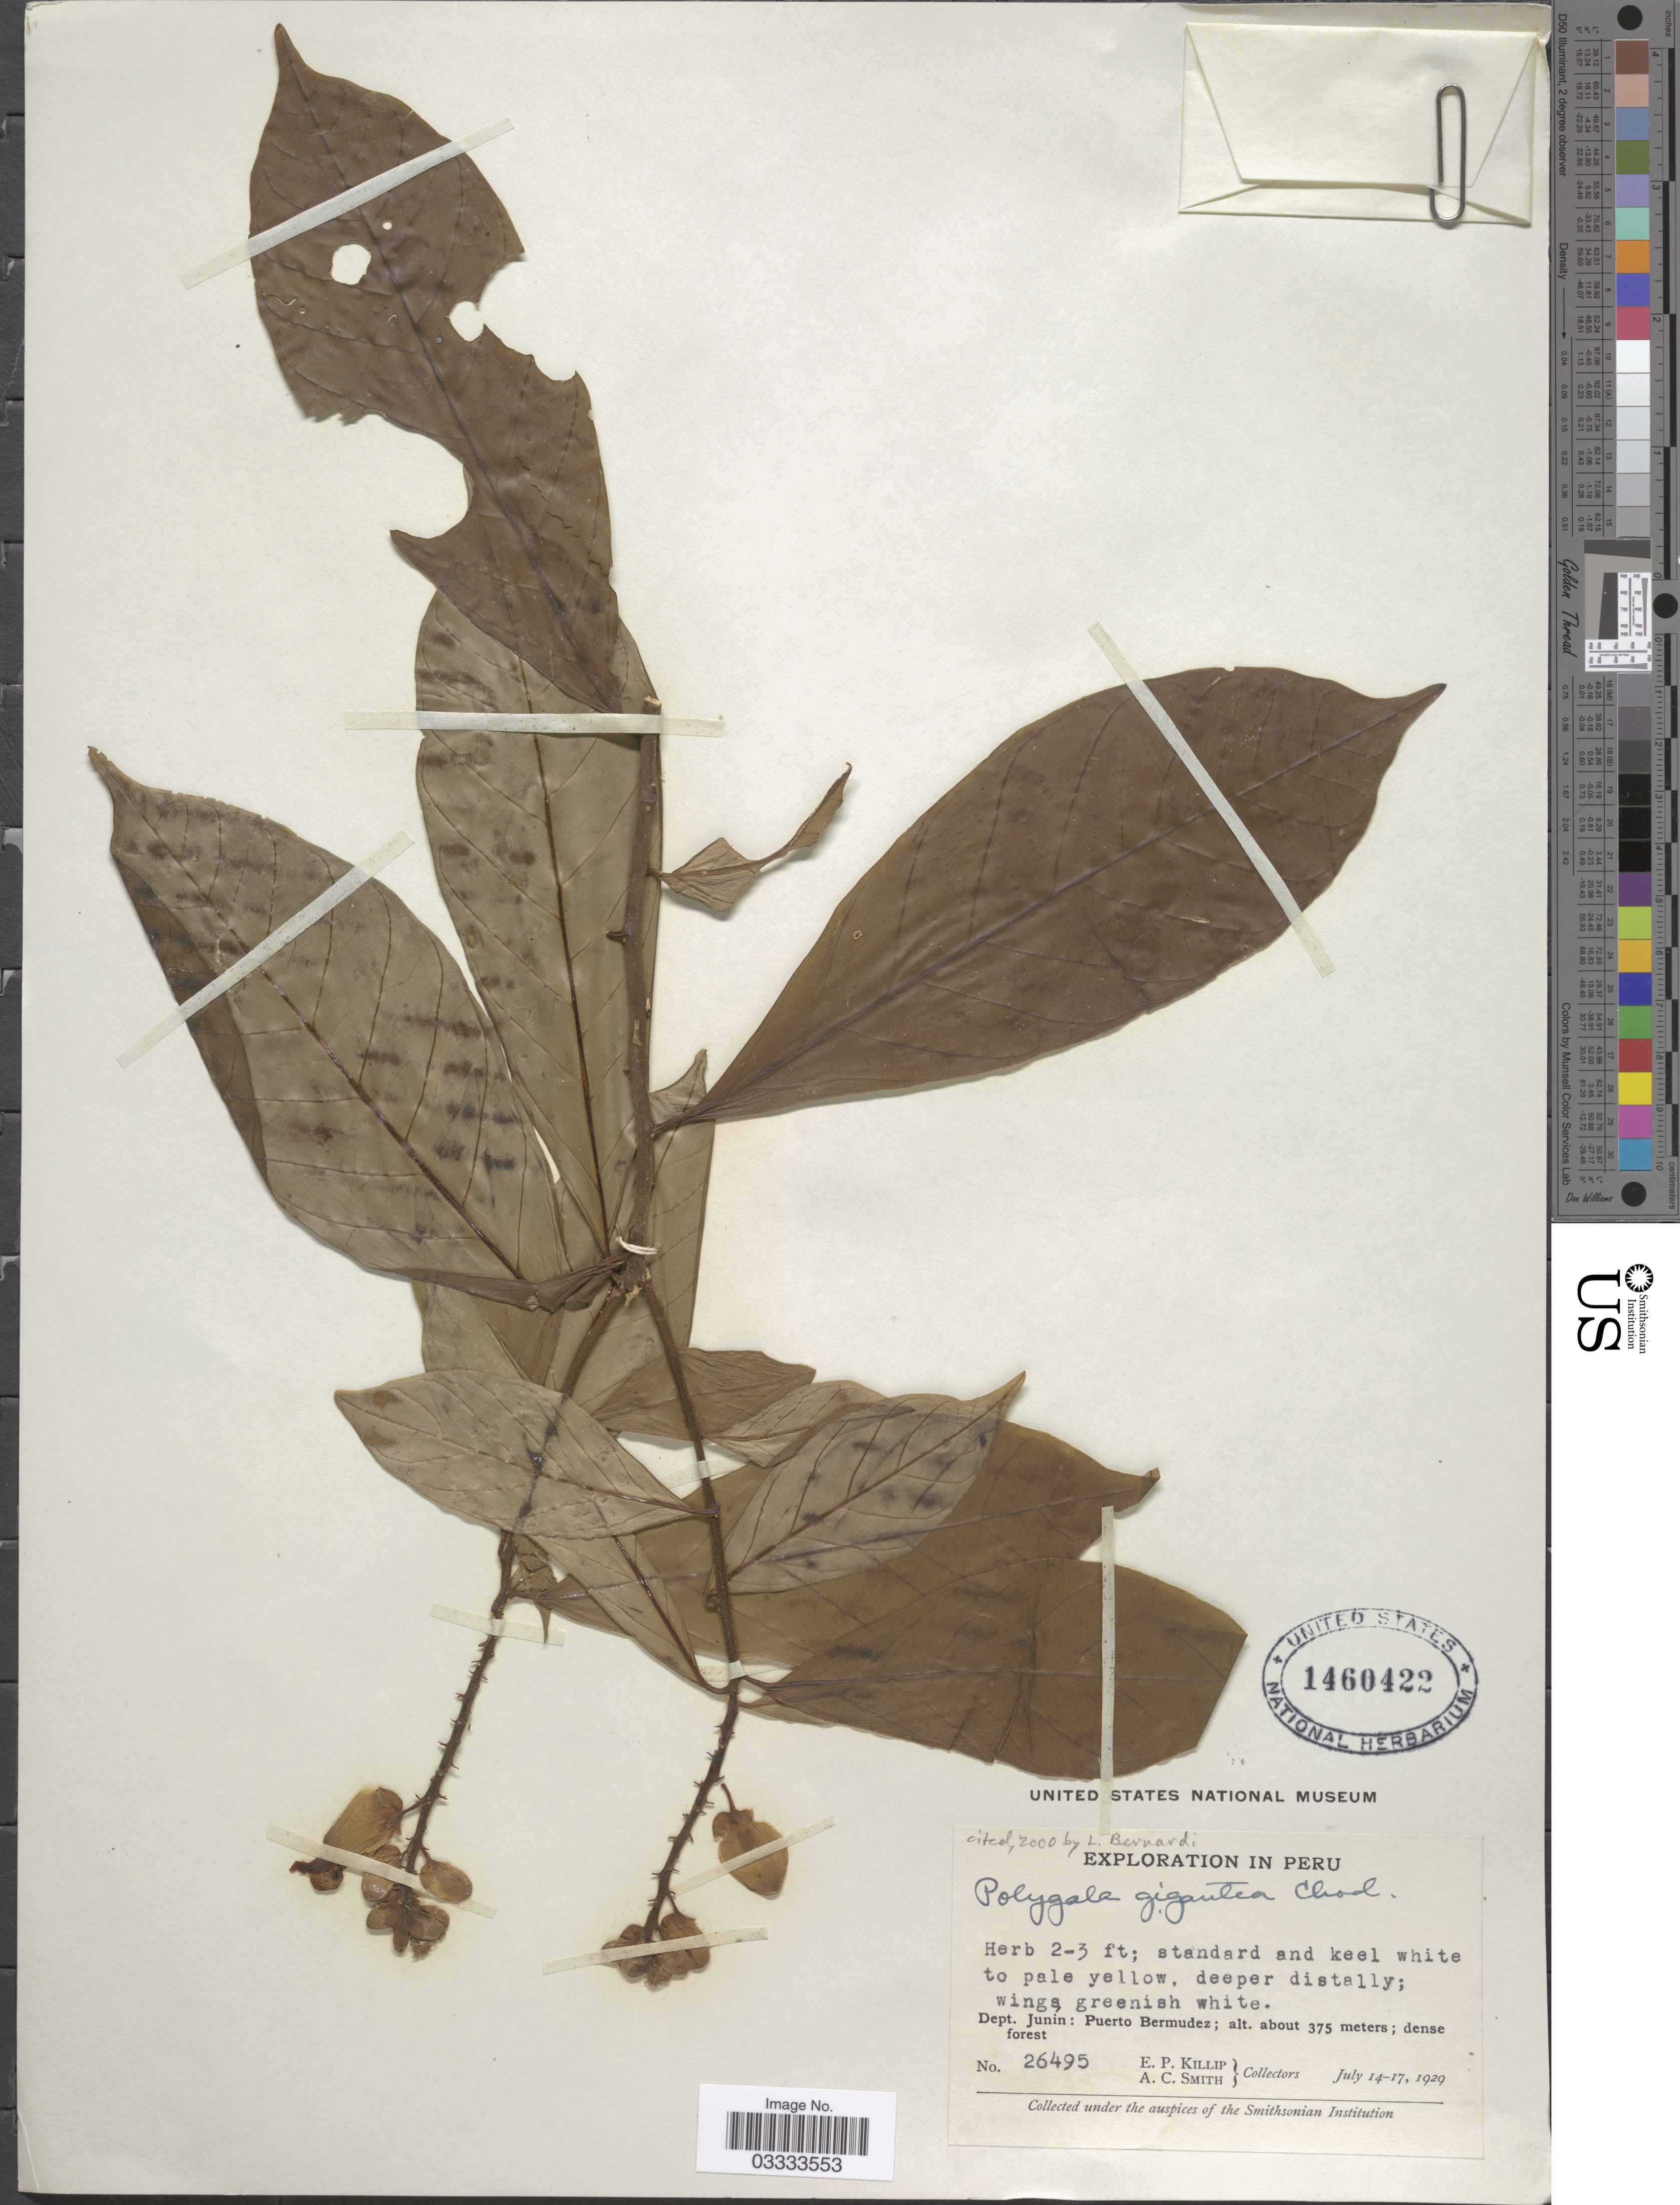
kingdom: Plantae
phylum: Tracheophyta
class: Magnoliopsida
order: Fabales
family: Polygalaceae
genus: Caamembeca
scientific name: Caamembeca gigantea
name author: (Chodat) J.F.B. Pastore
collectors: E. P. Killip & A. C. Smith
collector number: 26495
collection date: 1929-07-14/1929-07-17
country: Peru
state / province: Junín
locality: Dept. Junín: Puerto Bermudez.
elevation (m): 375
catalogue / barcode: US 1460422